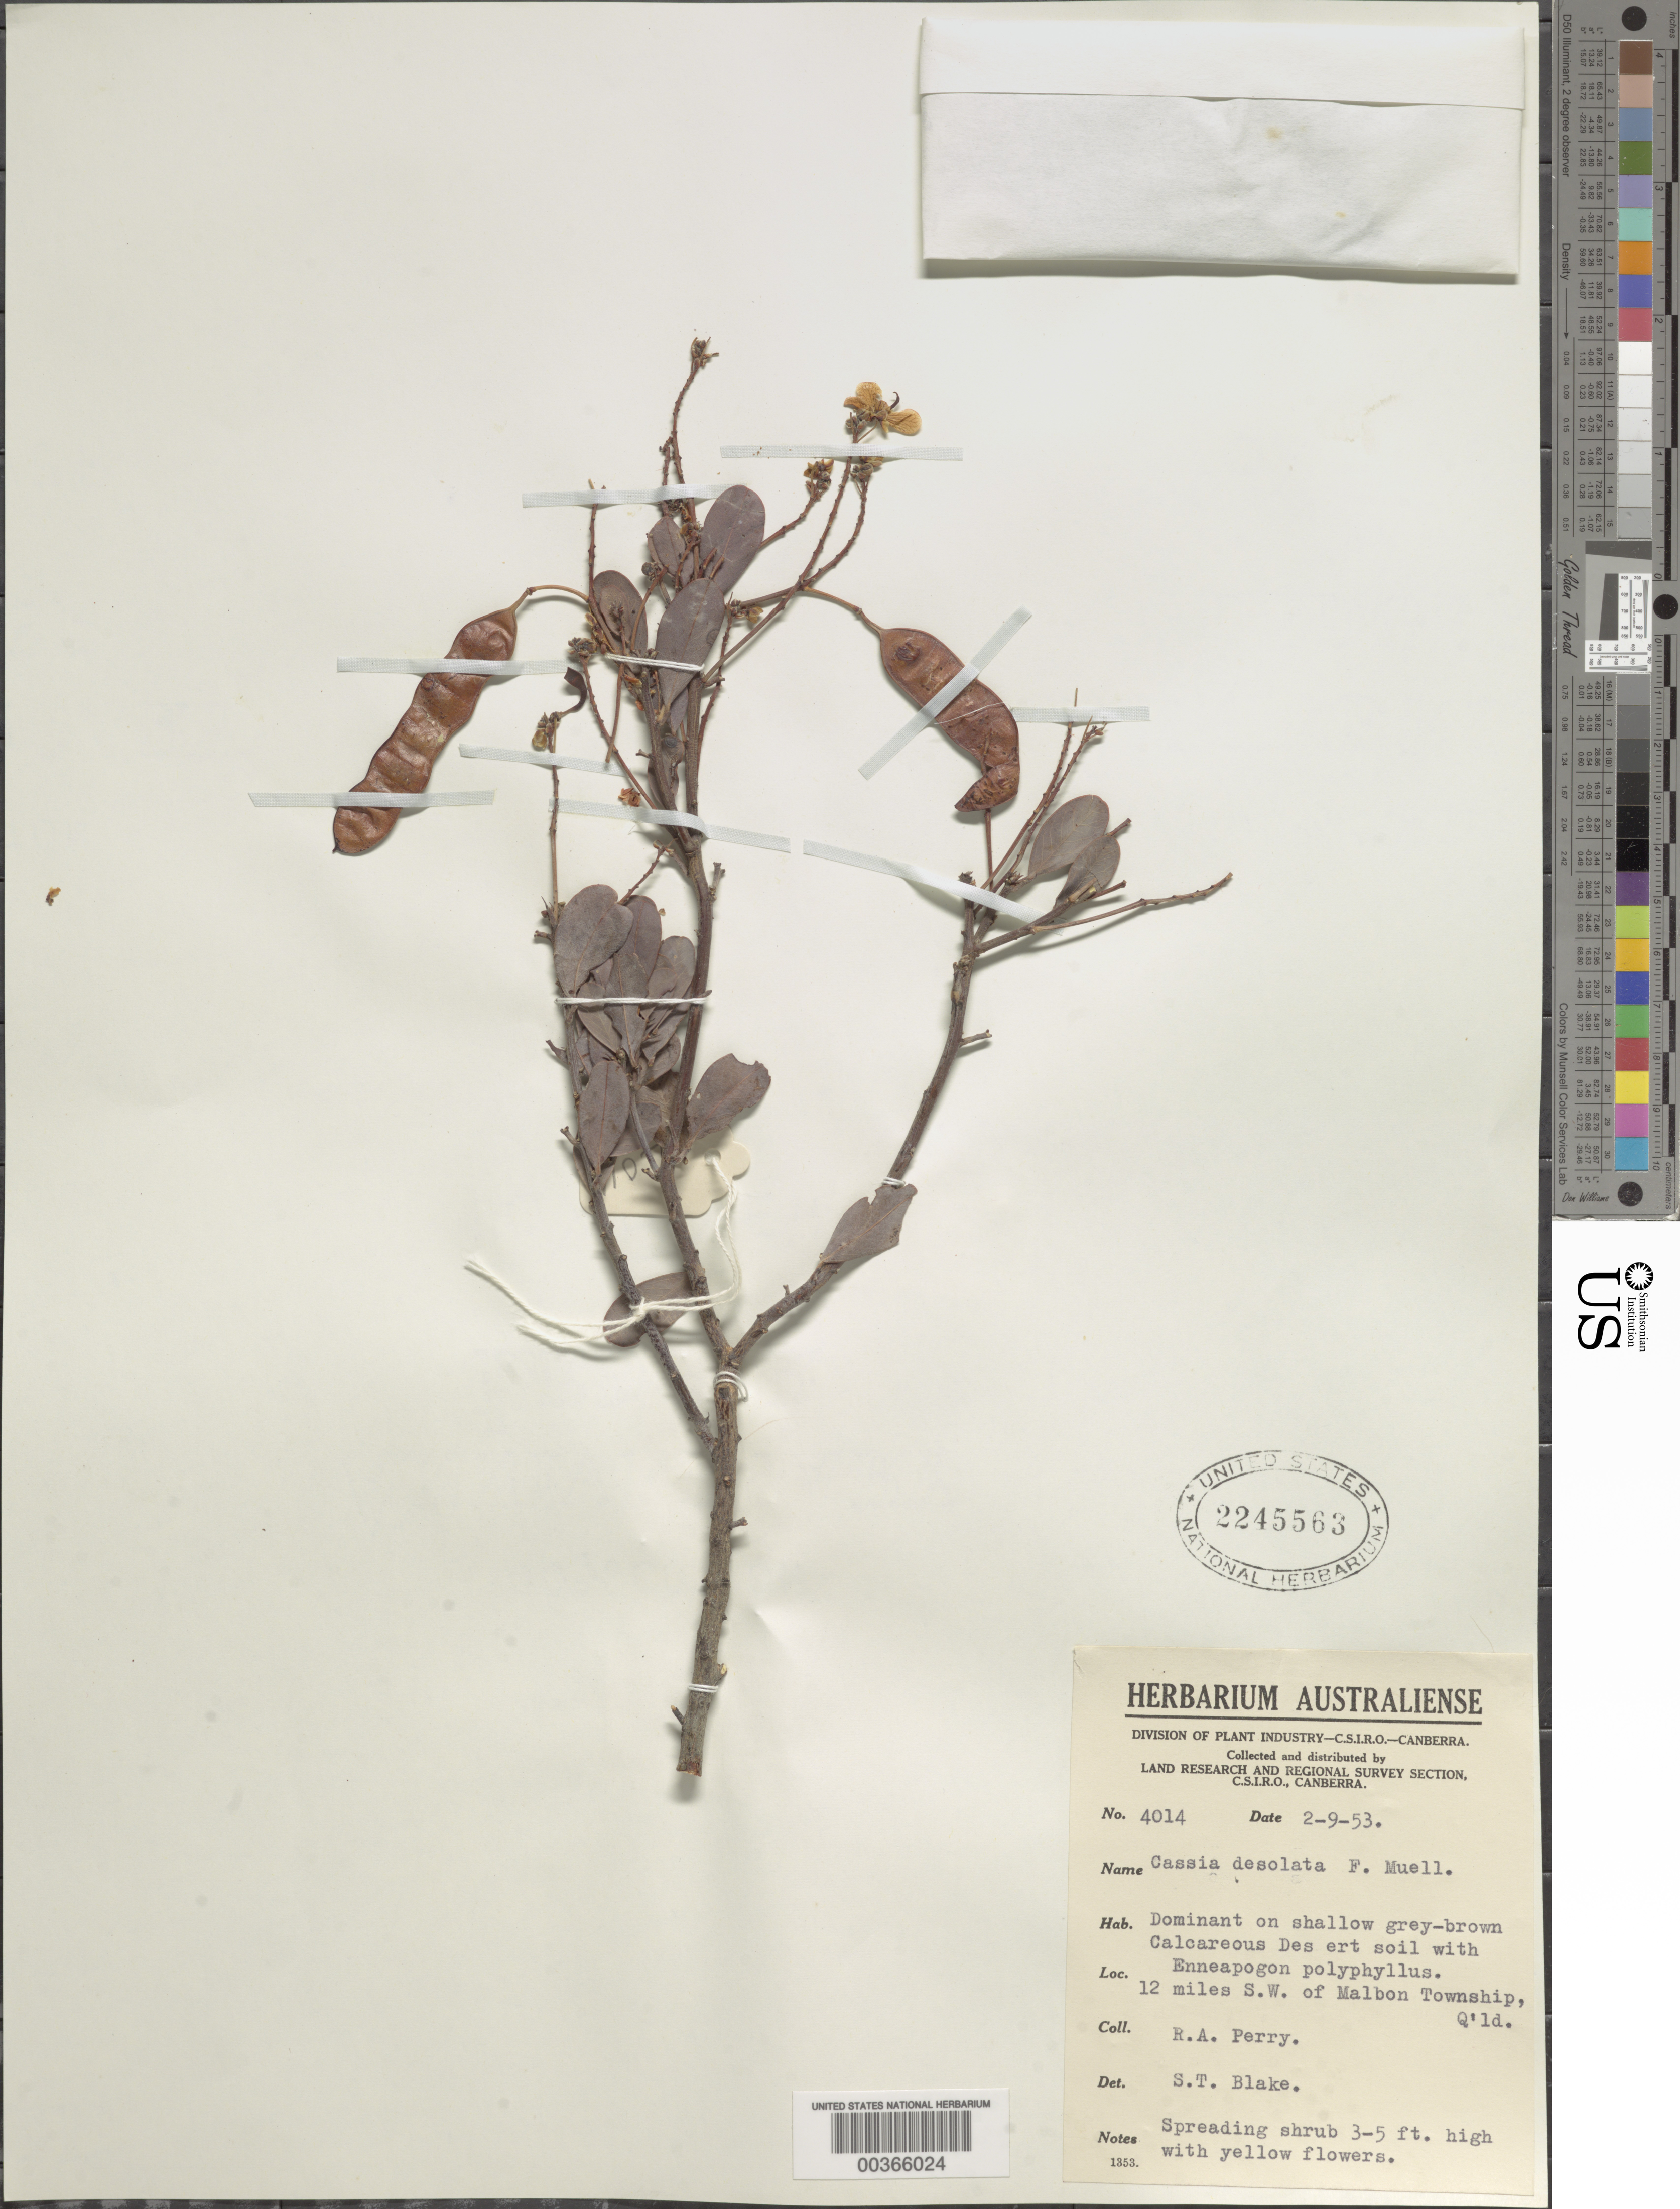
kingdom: Plantae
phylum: Tracheophyta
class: Magnoliopsida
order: Fabales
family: Fabaceae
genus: Senna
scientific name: Senna artemisioides subsp. x sturtii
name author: (R. Br.) Randell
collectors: Perry, R. A.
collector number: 4014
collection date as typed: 02 Sep 1953 or 09 Feb 1953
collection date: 1953-02-09 or 1953-09-02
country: Australia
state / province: Queensland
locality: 12 mi sw of malbon township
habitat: On shaloow grey-brown calcareous desert soil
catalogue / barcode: US 2245563